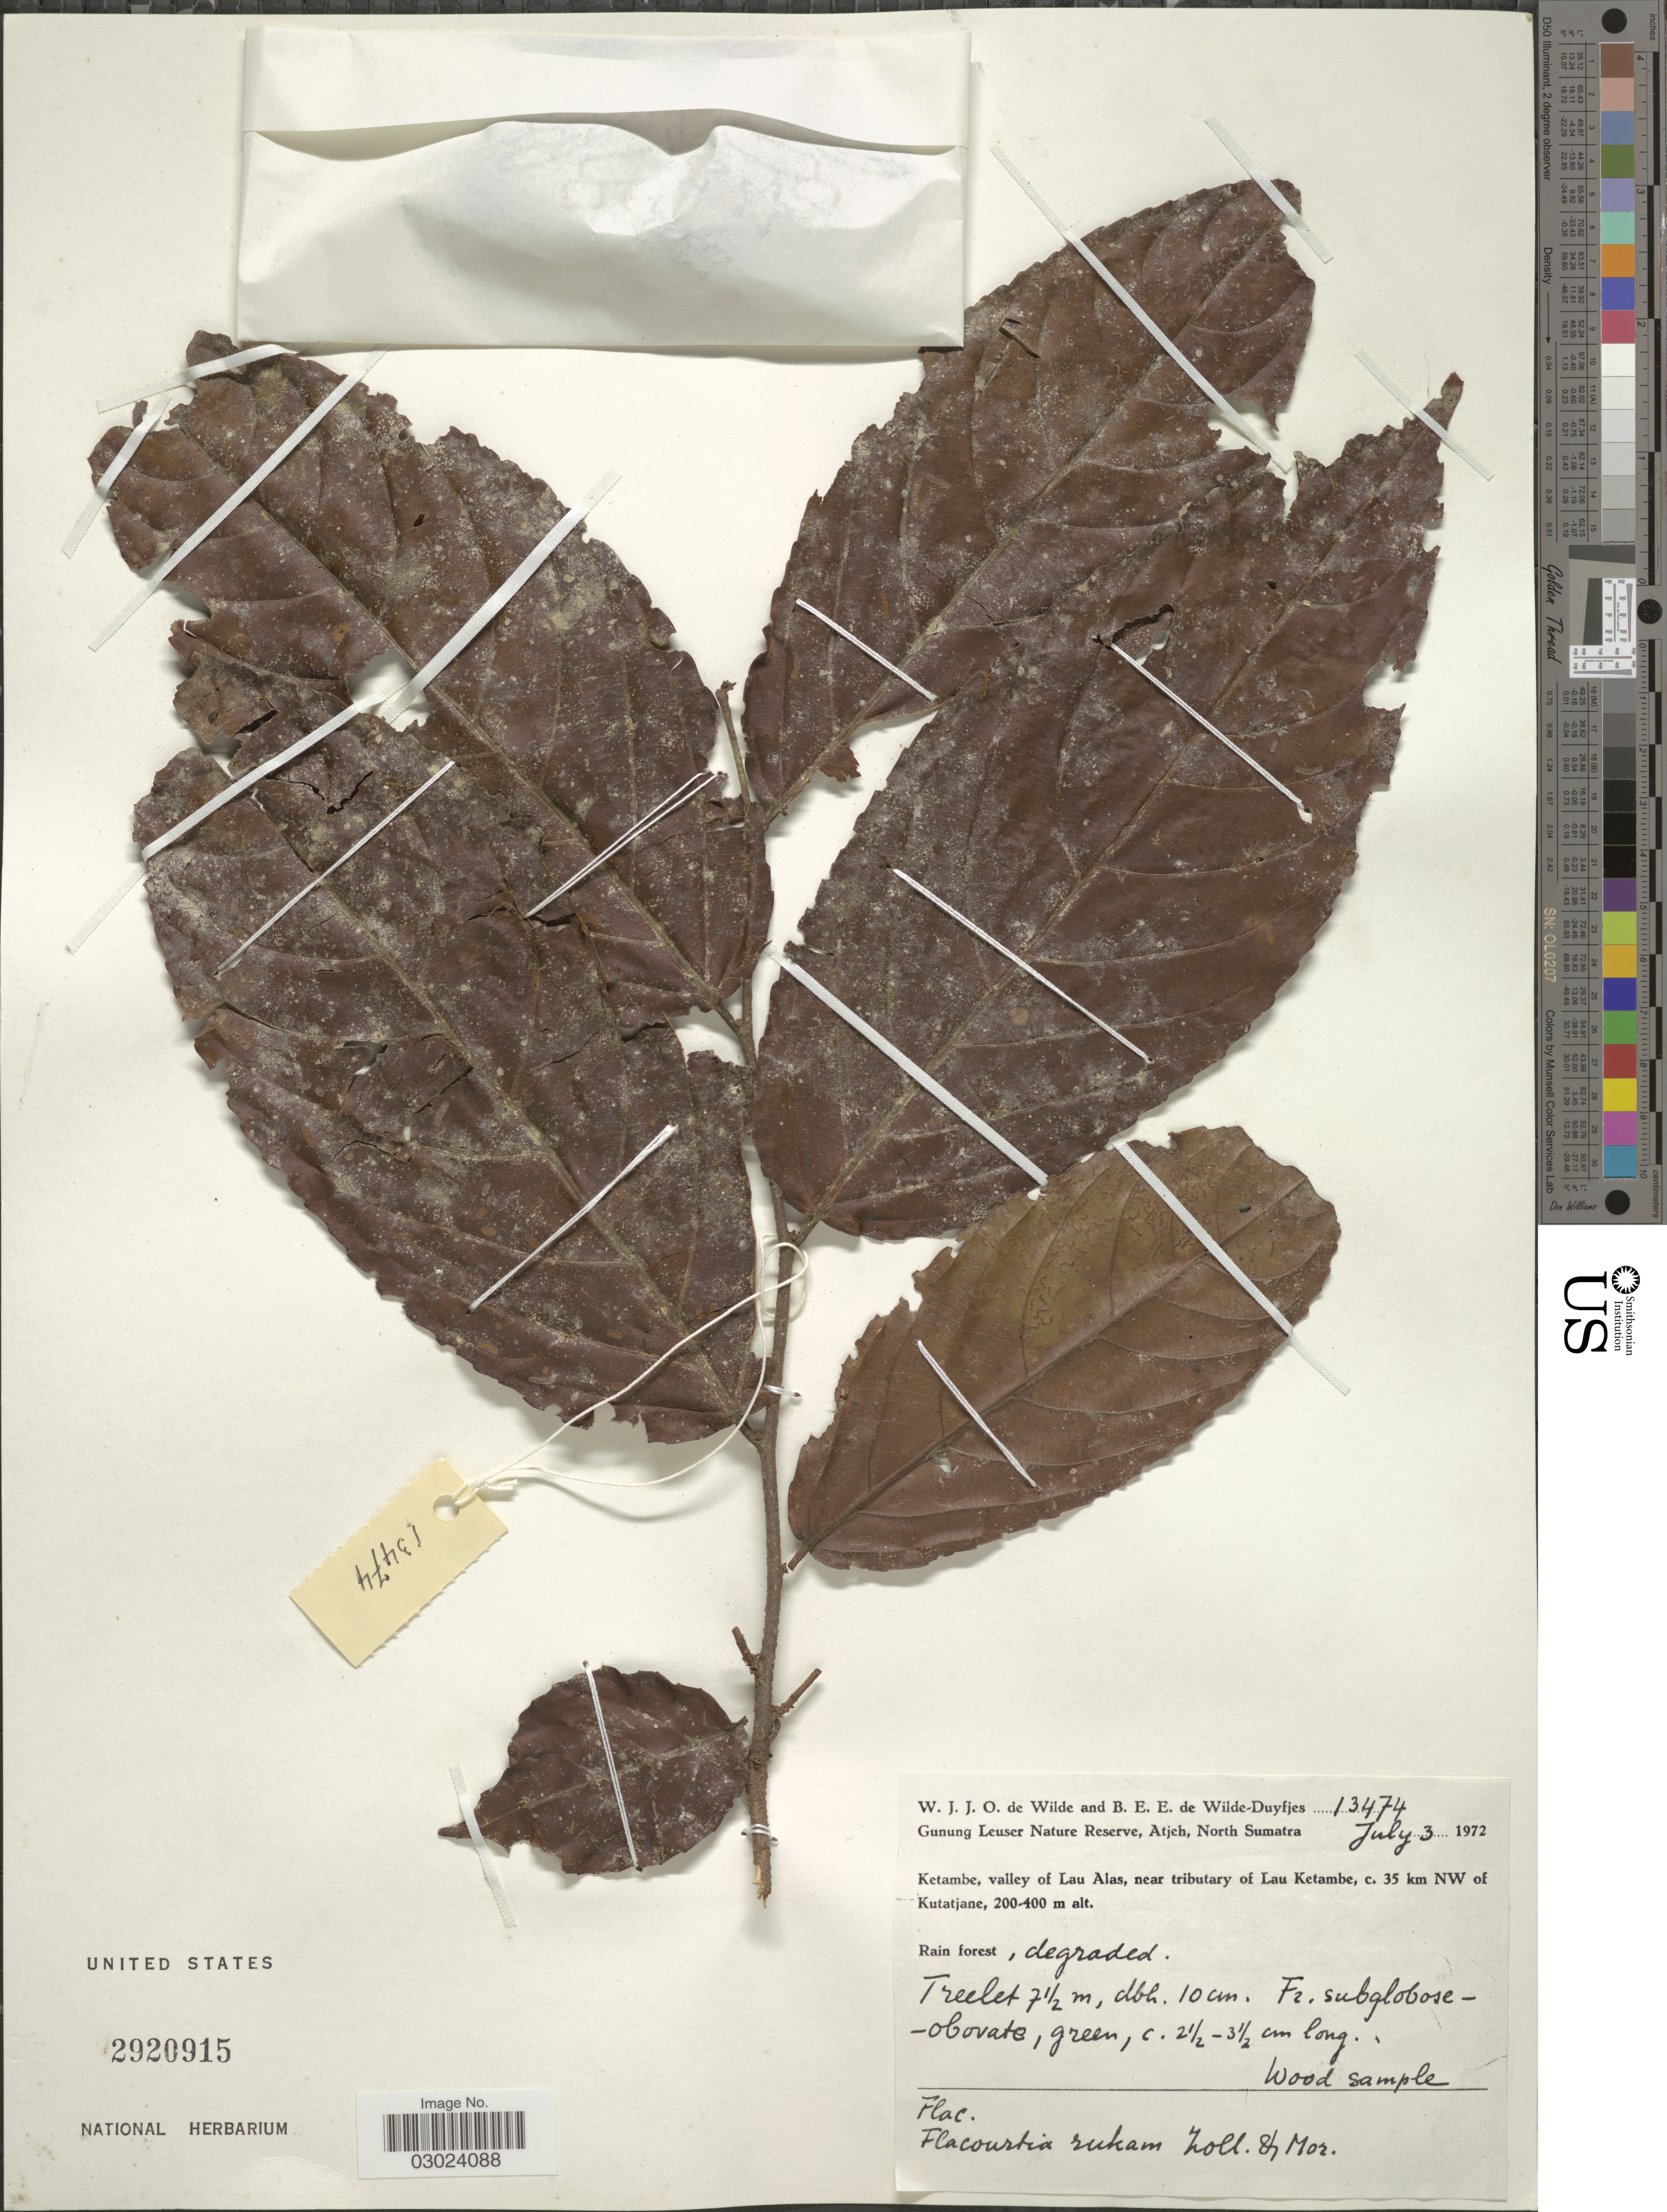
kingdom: Plantae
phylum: Tracheophyta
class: Magnoliopsida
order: Malpighiales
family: Salicaceae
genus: Flacourtia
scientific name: Flacourtia rukam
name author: Zoll. & Moritzi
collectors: W. J. de Wilde & B. E. de Wilde-Duyfjes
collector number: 13474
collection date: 1972-07-03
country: Indonesia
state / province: Sumatra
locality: Gunung Leuser Nature Reserve, Atjeh, North Sumatra. Ketambe valley of Lau Alas, near tributary of Lau Ketambe, c. 35 km. NNW. of Kutajane.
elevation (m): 200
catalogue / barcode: US 2920915